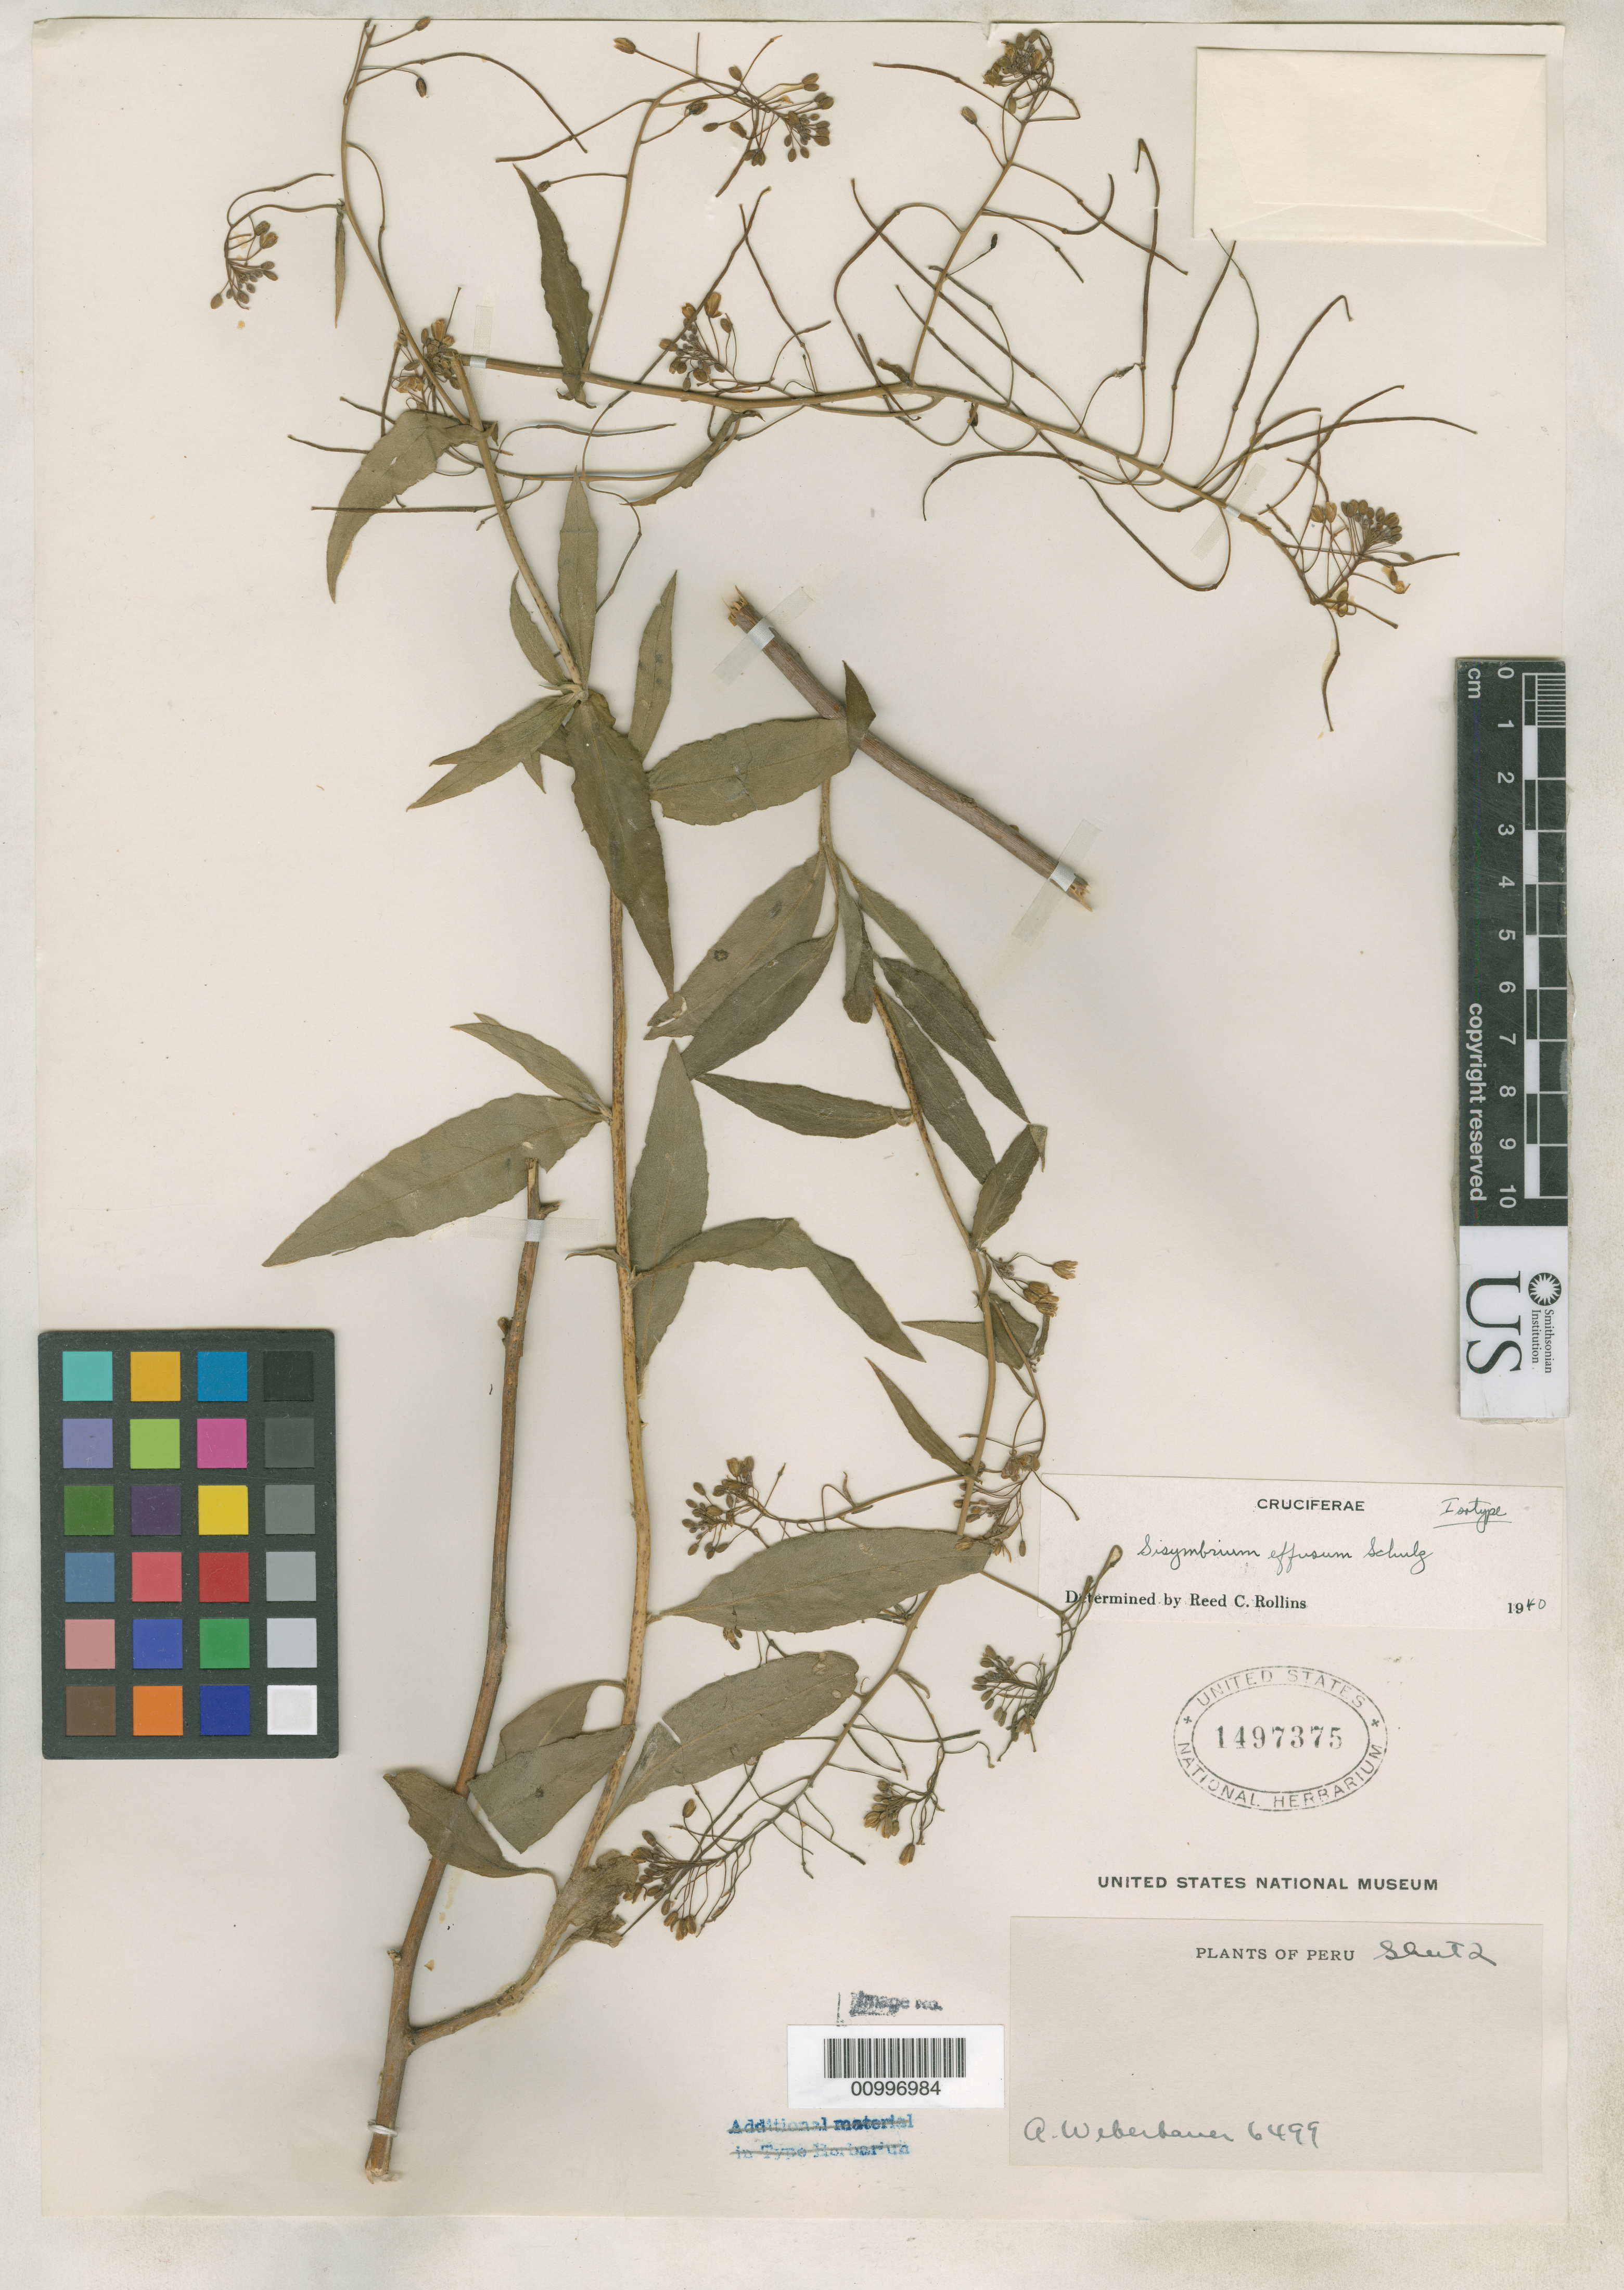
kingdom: Plantae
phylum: Tracheophyta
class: Magnoliopsida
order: Brassicales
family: Brassicaceae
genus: Sisymbrium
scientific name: Sisymbrium effusum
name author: O.E. Schulz in Engl.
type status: Isotype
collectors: A. Weberbauer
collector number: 6499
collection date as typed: Mar 1913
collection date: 1913-03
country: Peru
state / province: Huancavelica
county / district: Tayacaja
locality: Valley of the Mantaro, opposite to Surcubamba (Prov. Tayacaja)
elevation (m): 2800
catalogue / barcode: US 1497375